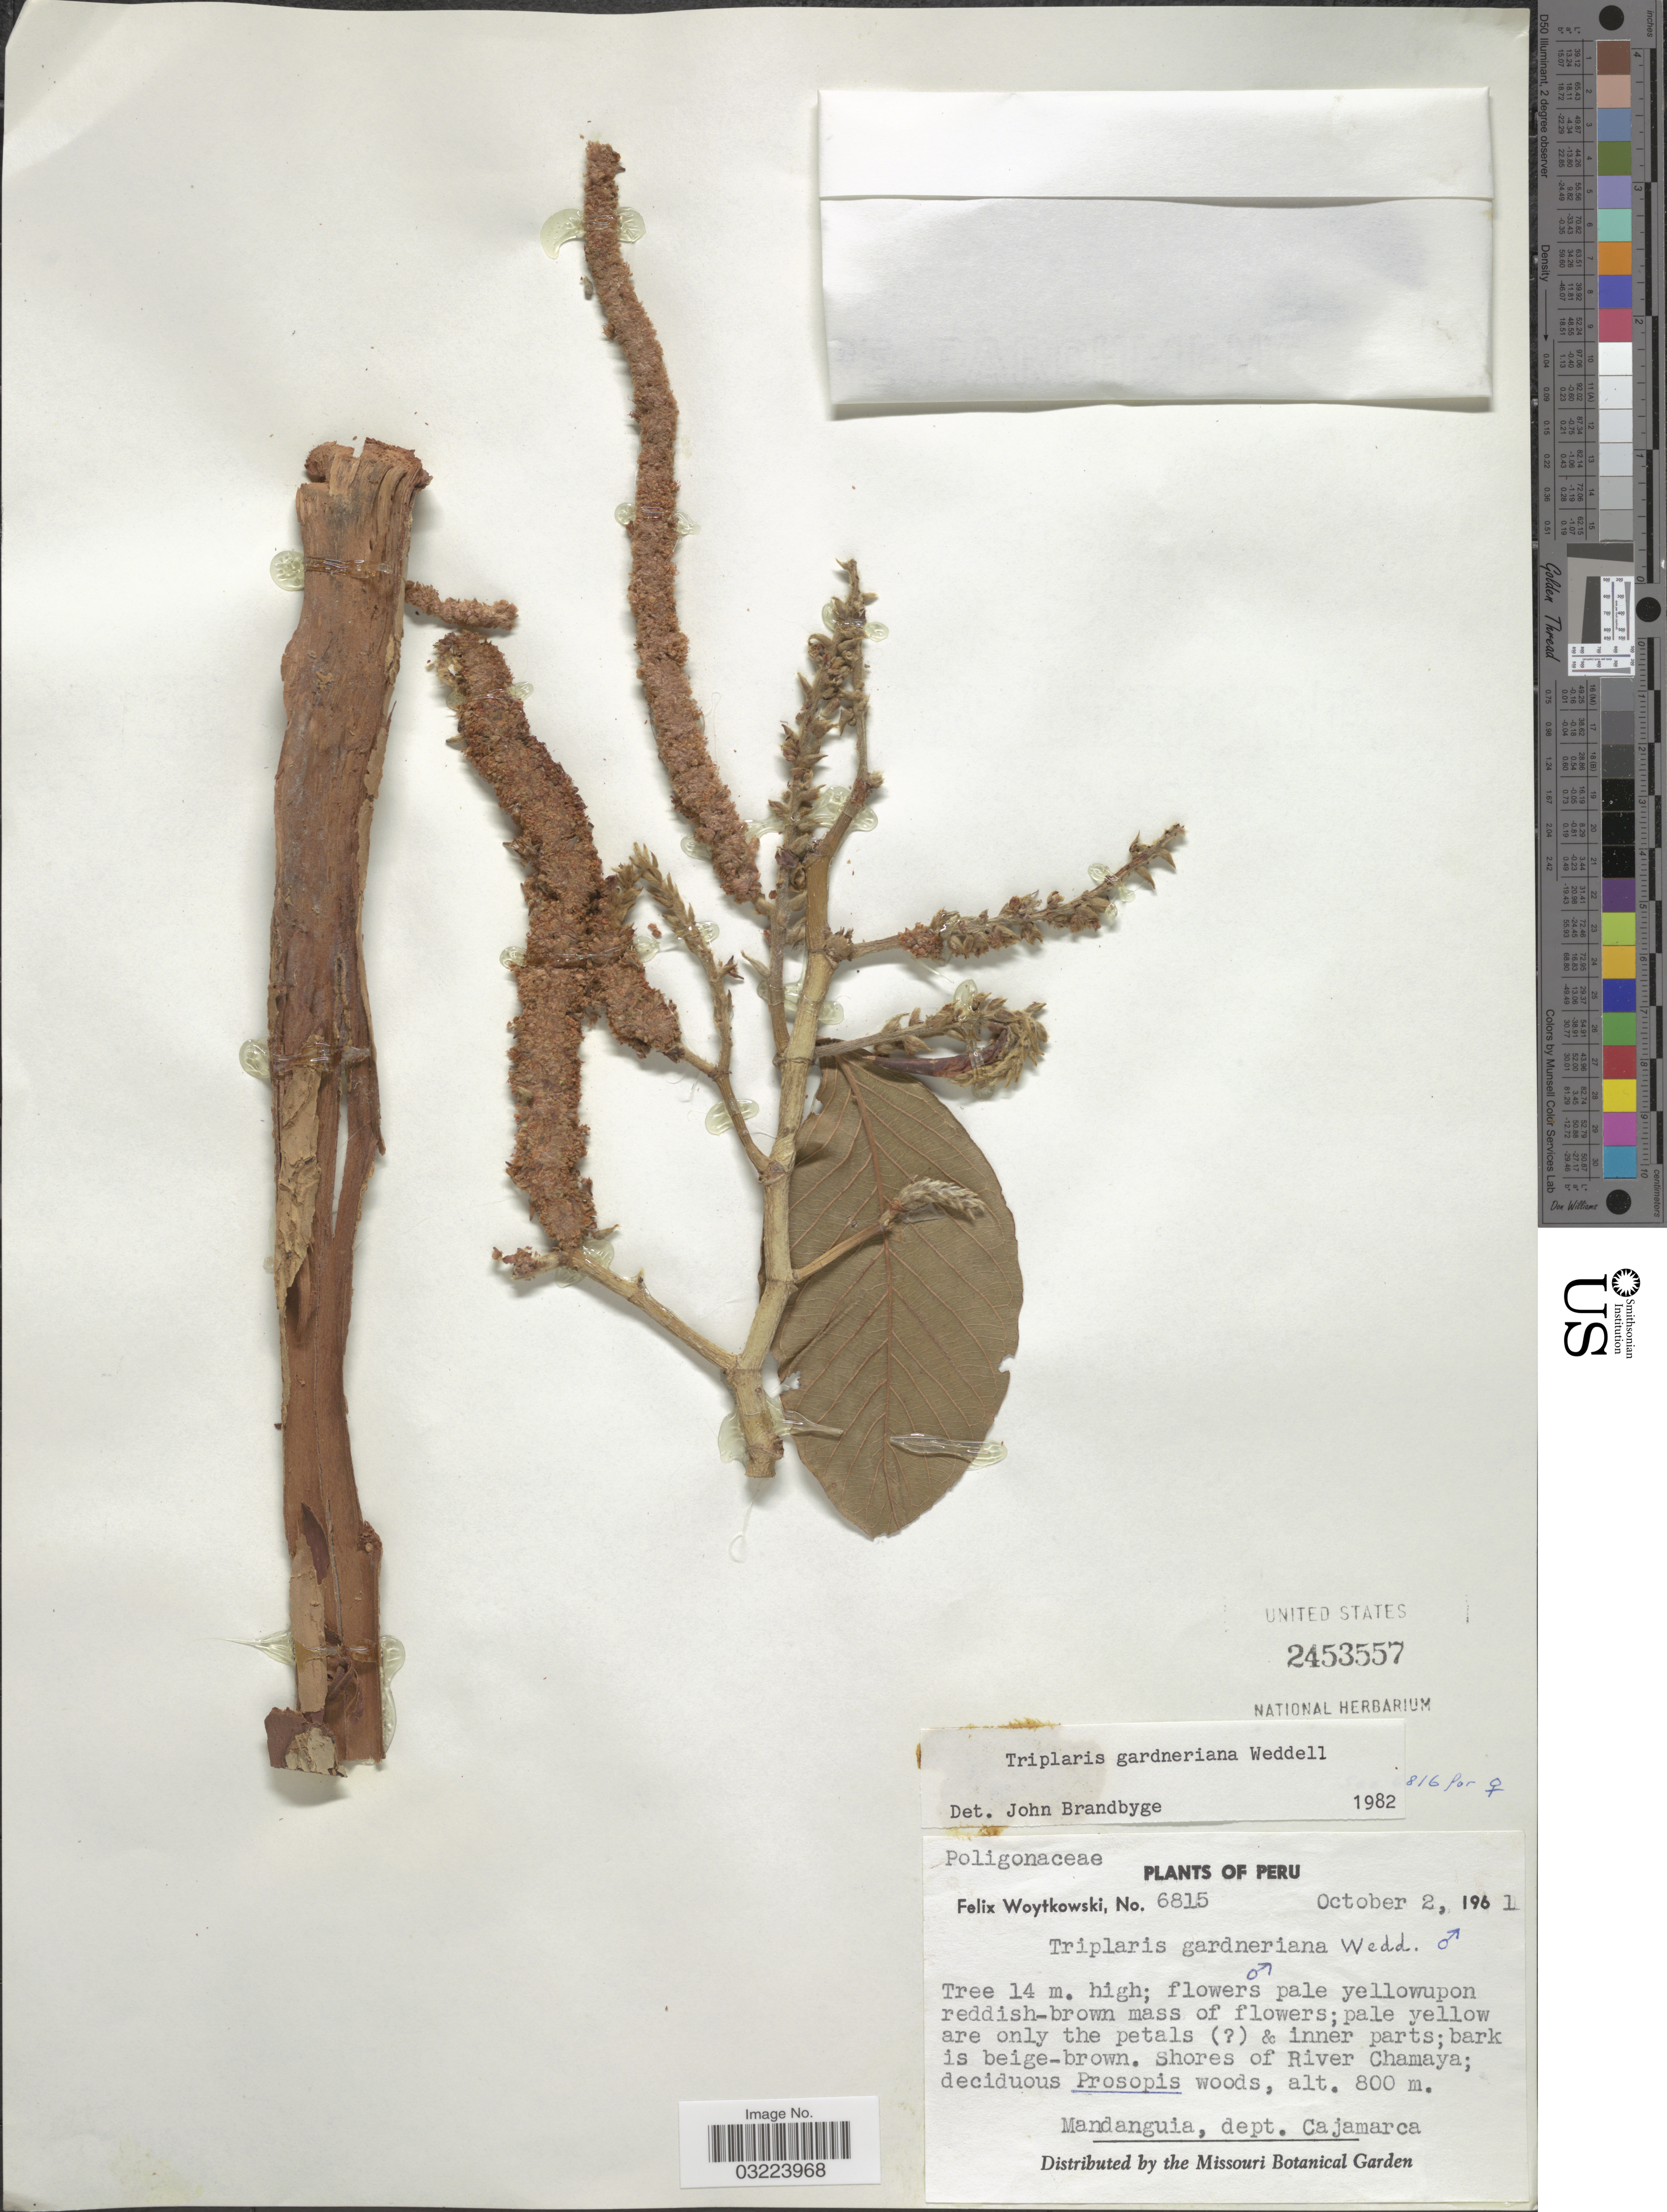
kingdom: Plantae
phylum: Tracheophyta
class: Magnoliopsida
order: Caryophyllales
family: Polygonaceae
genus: Triplaris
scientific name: Triplaris gardneriana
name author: Wedd.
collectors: F. Woytkowski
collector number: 6815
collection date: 1961-10-02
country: Peru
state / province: Cajamarca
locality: Shores of River Chamaya; deciduous Prosopis woods. Mandanguia, dept. Cajamarca.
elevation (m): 800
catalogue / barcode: US 2453557